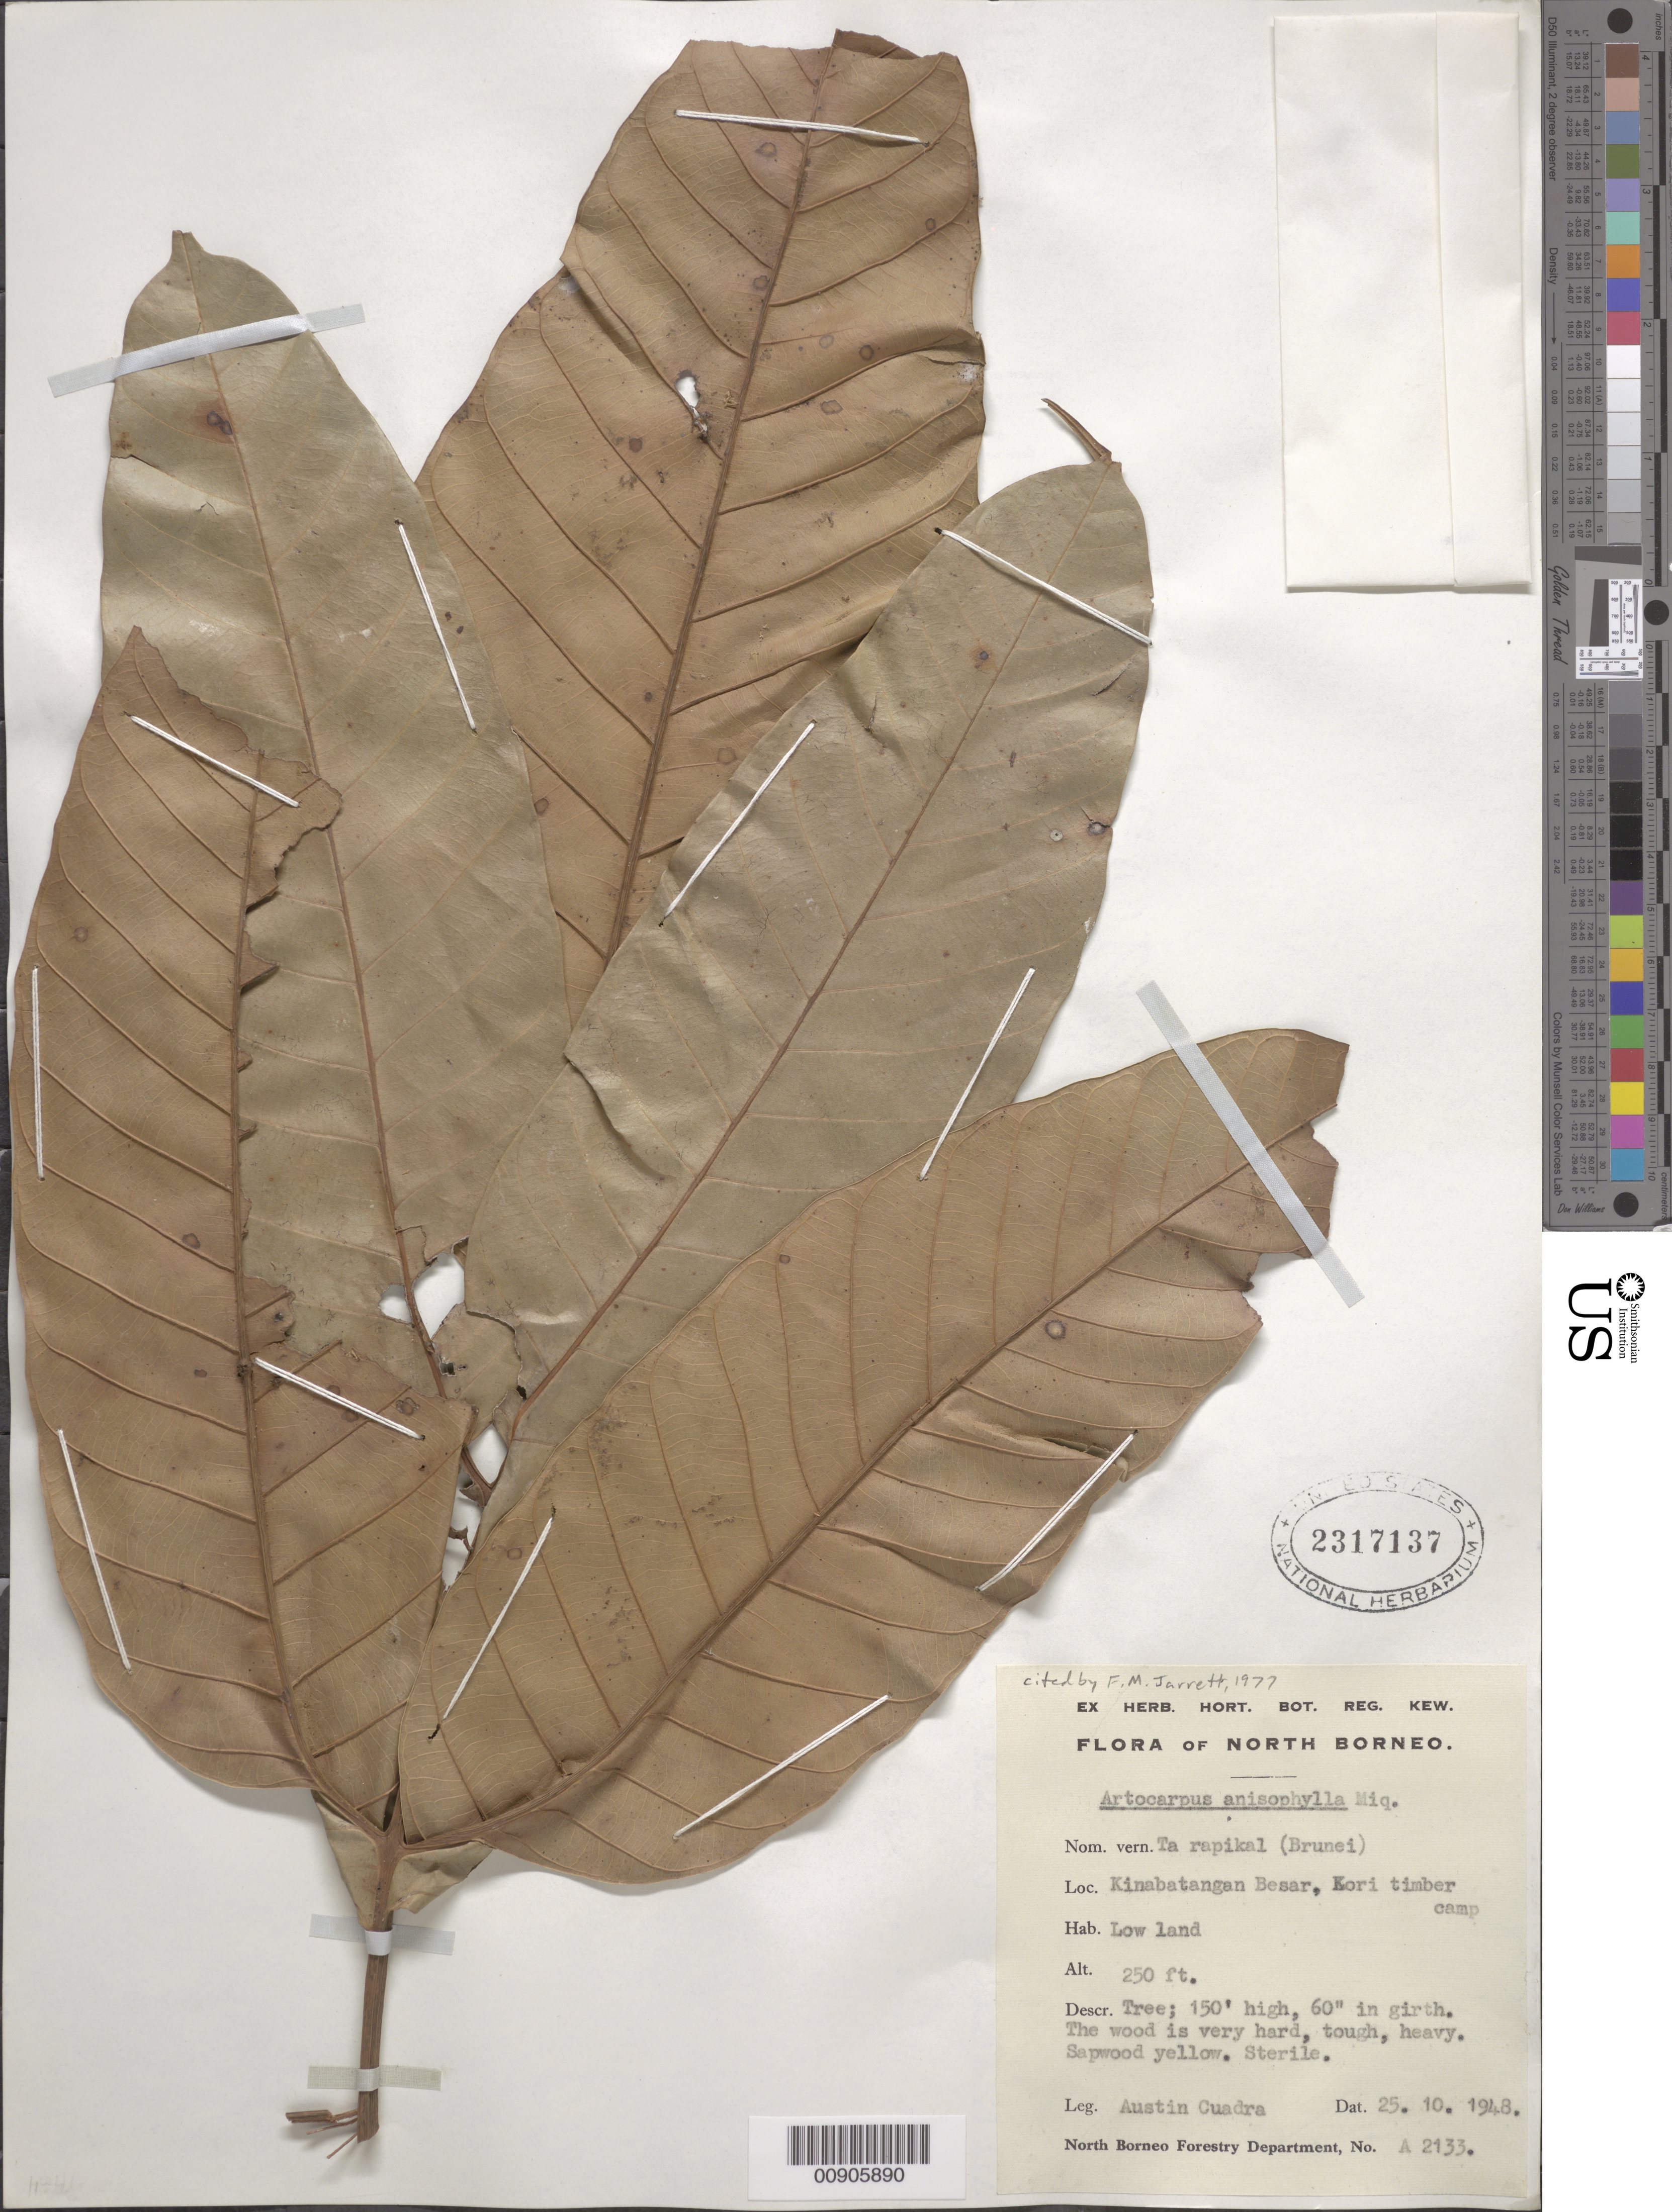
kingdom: Plantae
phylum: Tracheophyta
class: Magnoliopsida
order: Rosales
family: Moraceae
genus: Artocarpus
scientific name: Artocarpus annulatus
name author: F.M. Jarrett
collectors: A. Cuadra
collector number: A 2133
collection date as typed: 25 Oct 1948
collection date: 1948-10-25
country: Indonesia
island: Borneo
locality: Kinabatangan Besar, Kori timber camp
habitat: lowland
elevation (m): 76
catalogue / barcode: US 2317137